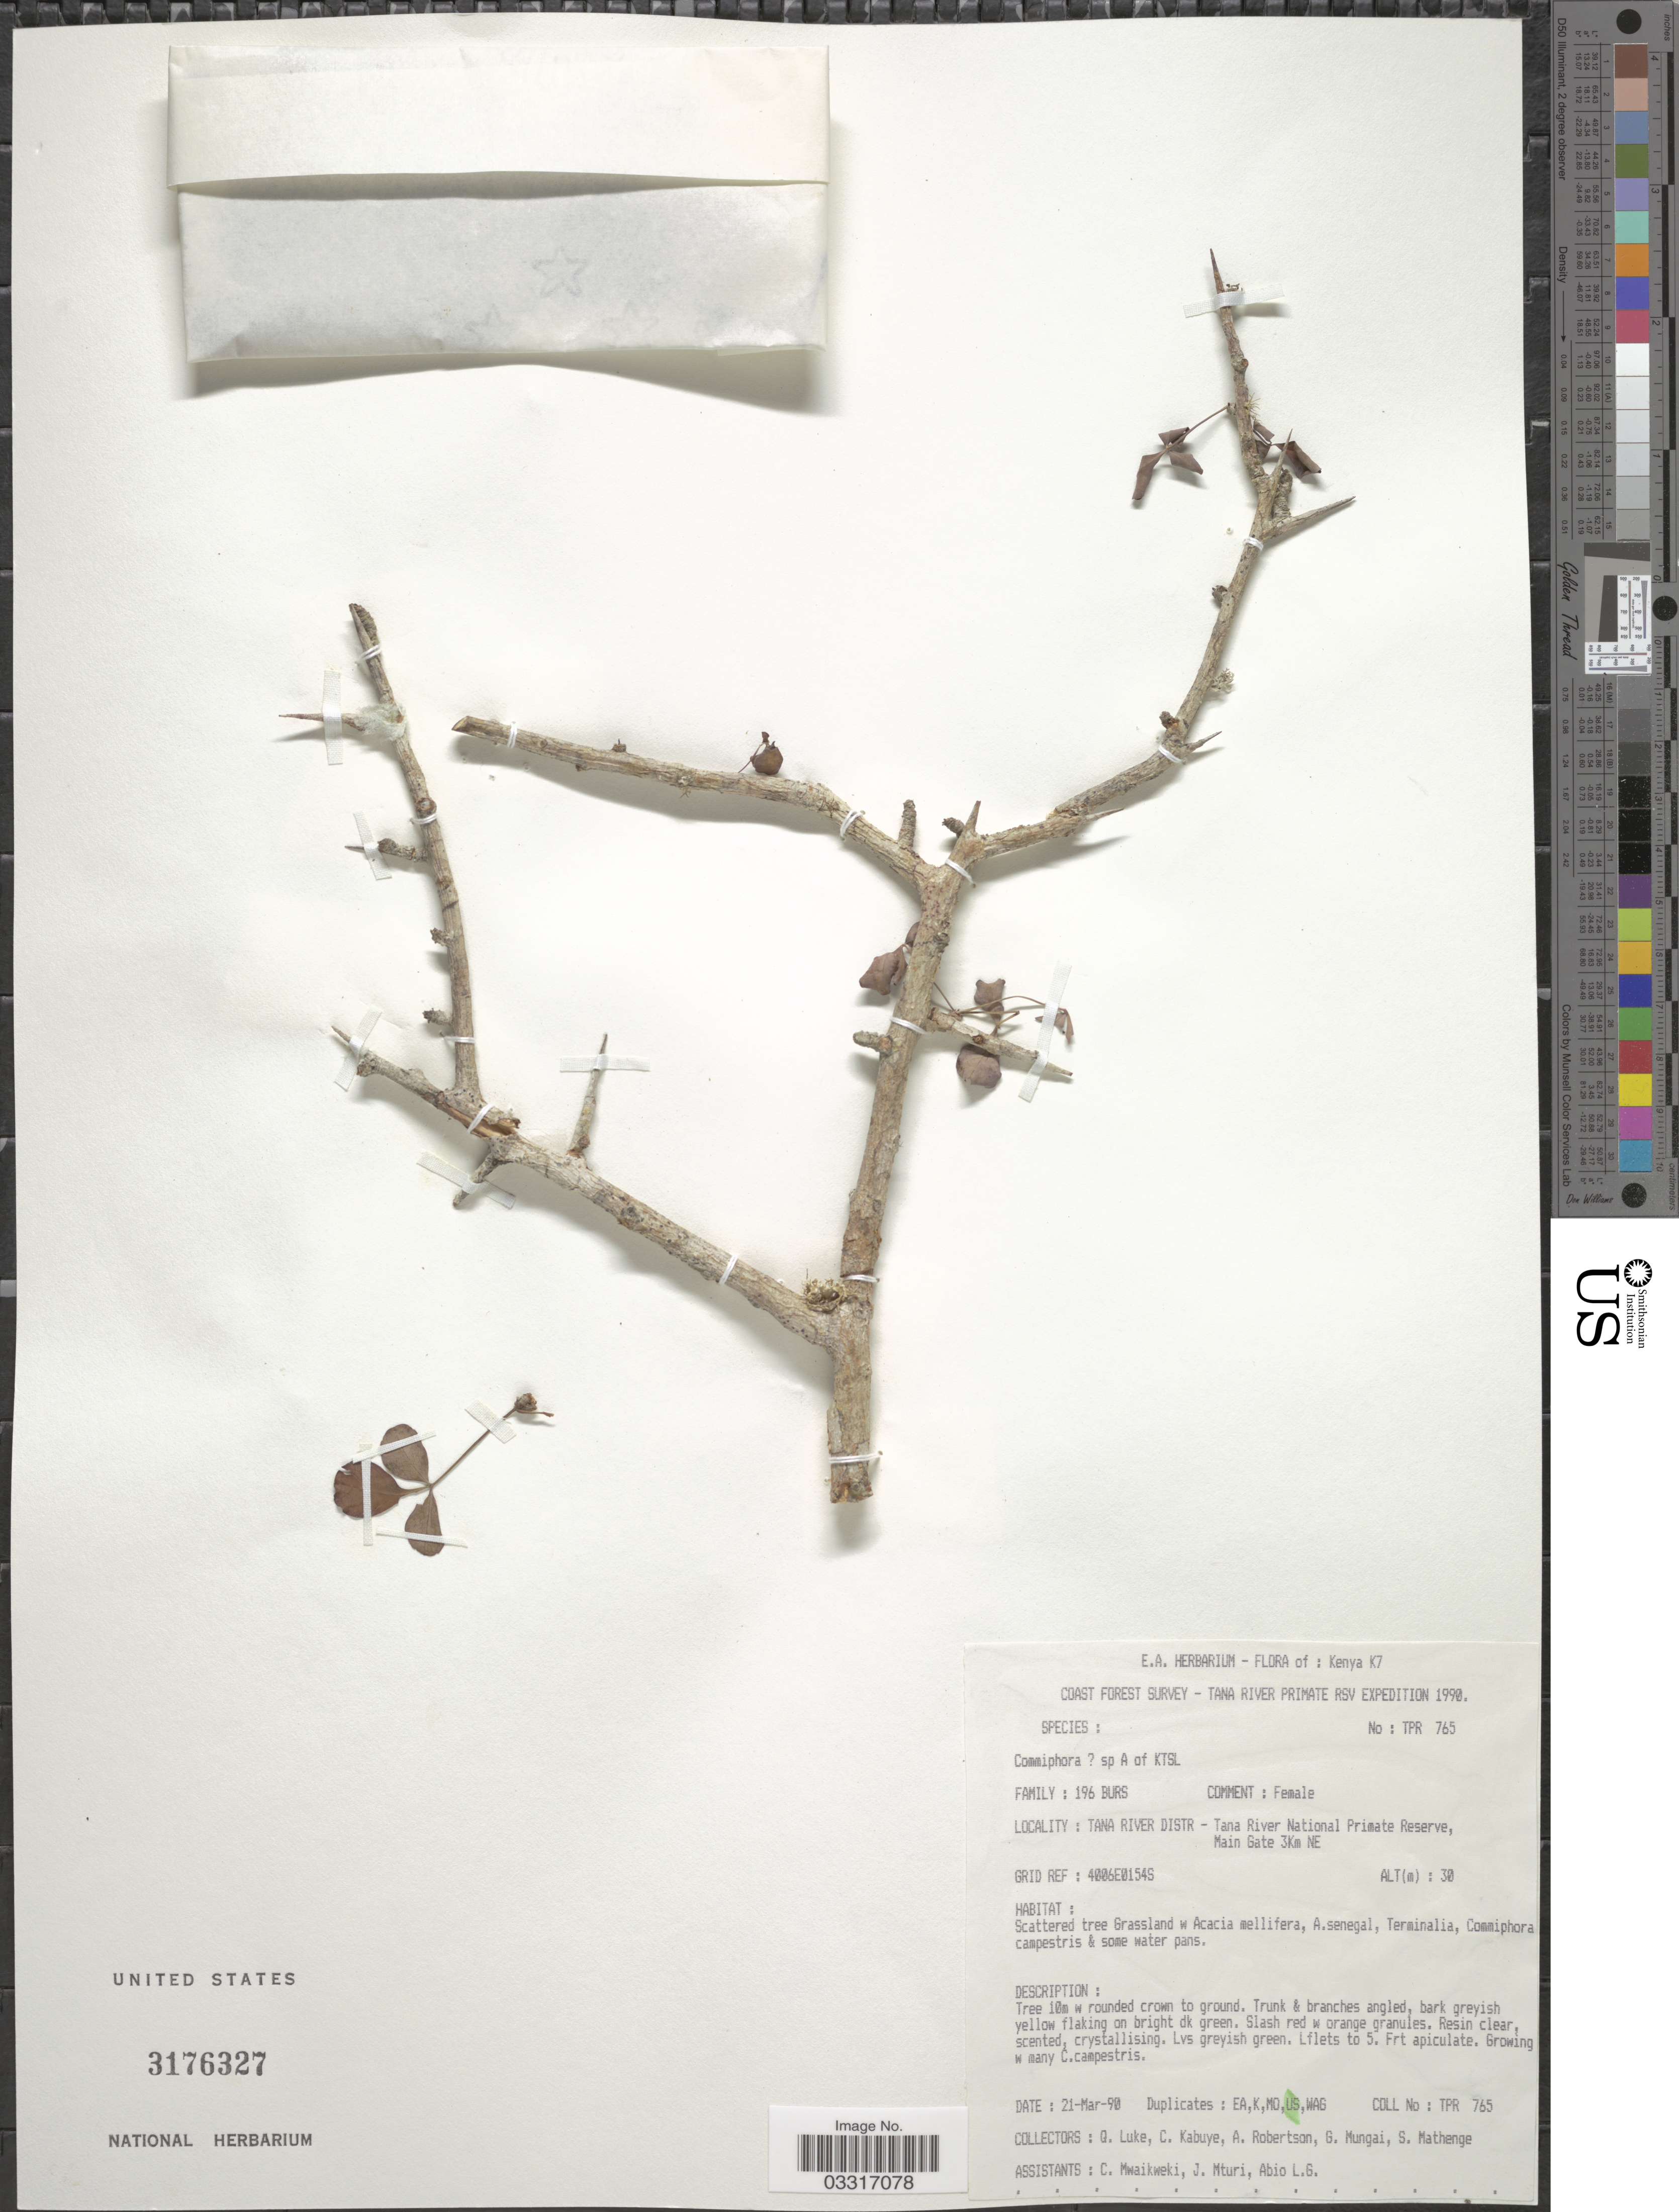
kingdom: Plantae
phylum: Tracheophyta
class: Magnoliopsida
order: Sapindales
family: Burseraceae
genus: Commiphora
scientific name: Commiphora sp.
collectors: Q. Luke, C. Kabuye, A. Robertson, G. Mungai & et al.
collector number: TPR 765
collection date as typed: Transcribed d/m/y: 21/3/90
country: Kenya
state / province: Tana River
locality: K7. Tana River Distr - Tana River National Primate Reserve, Main Gate 3Km NE.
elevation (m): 30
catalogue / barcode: US 3176327